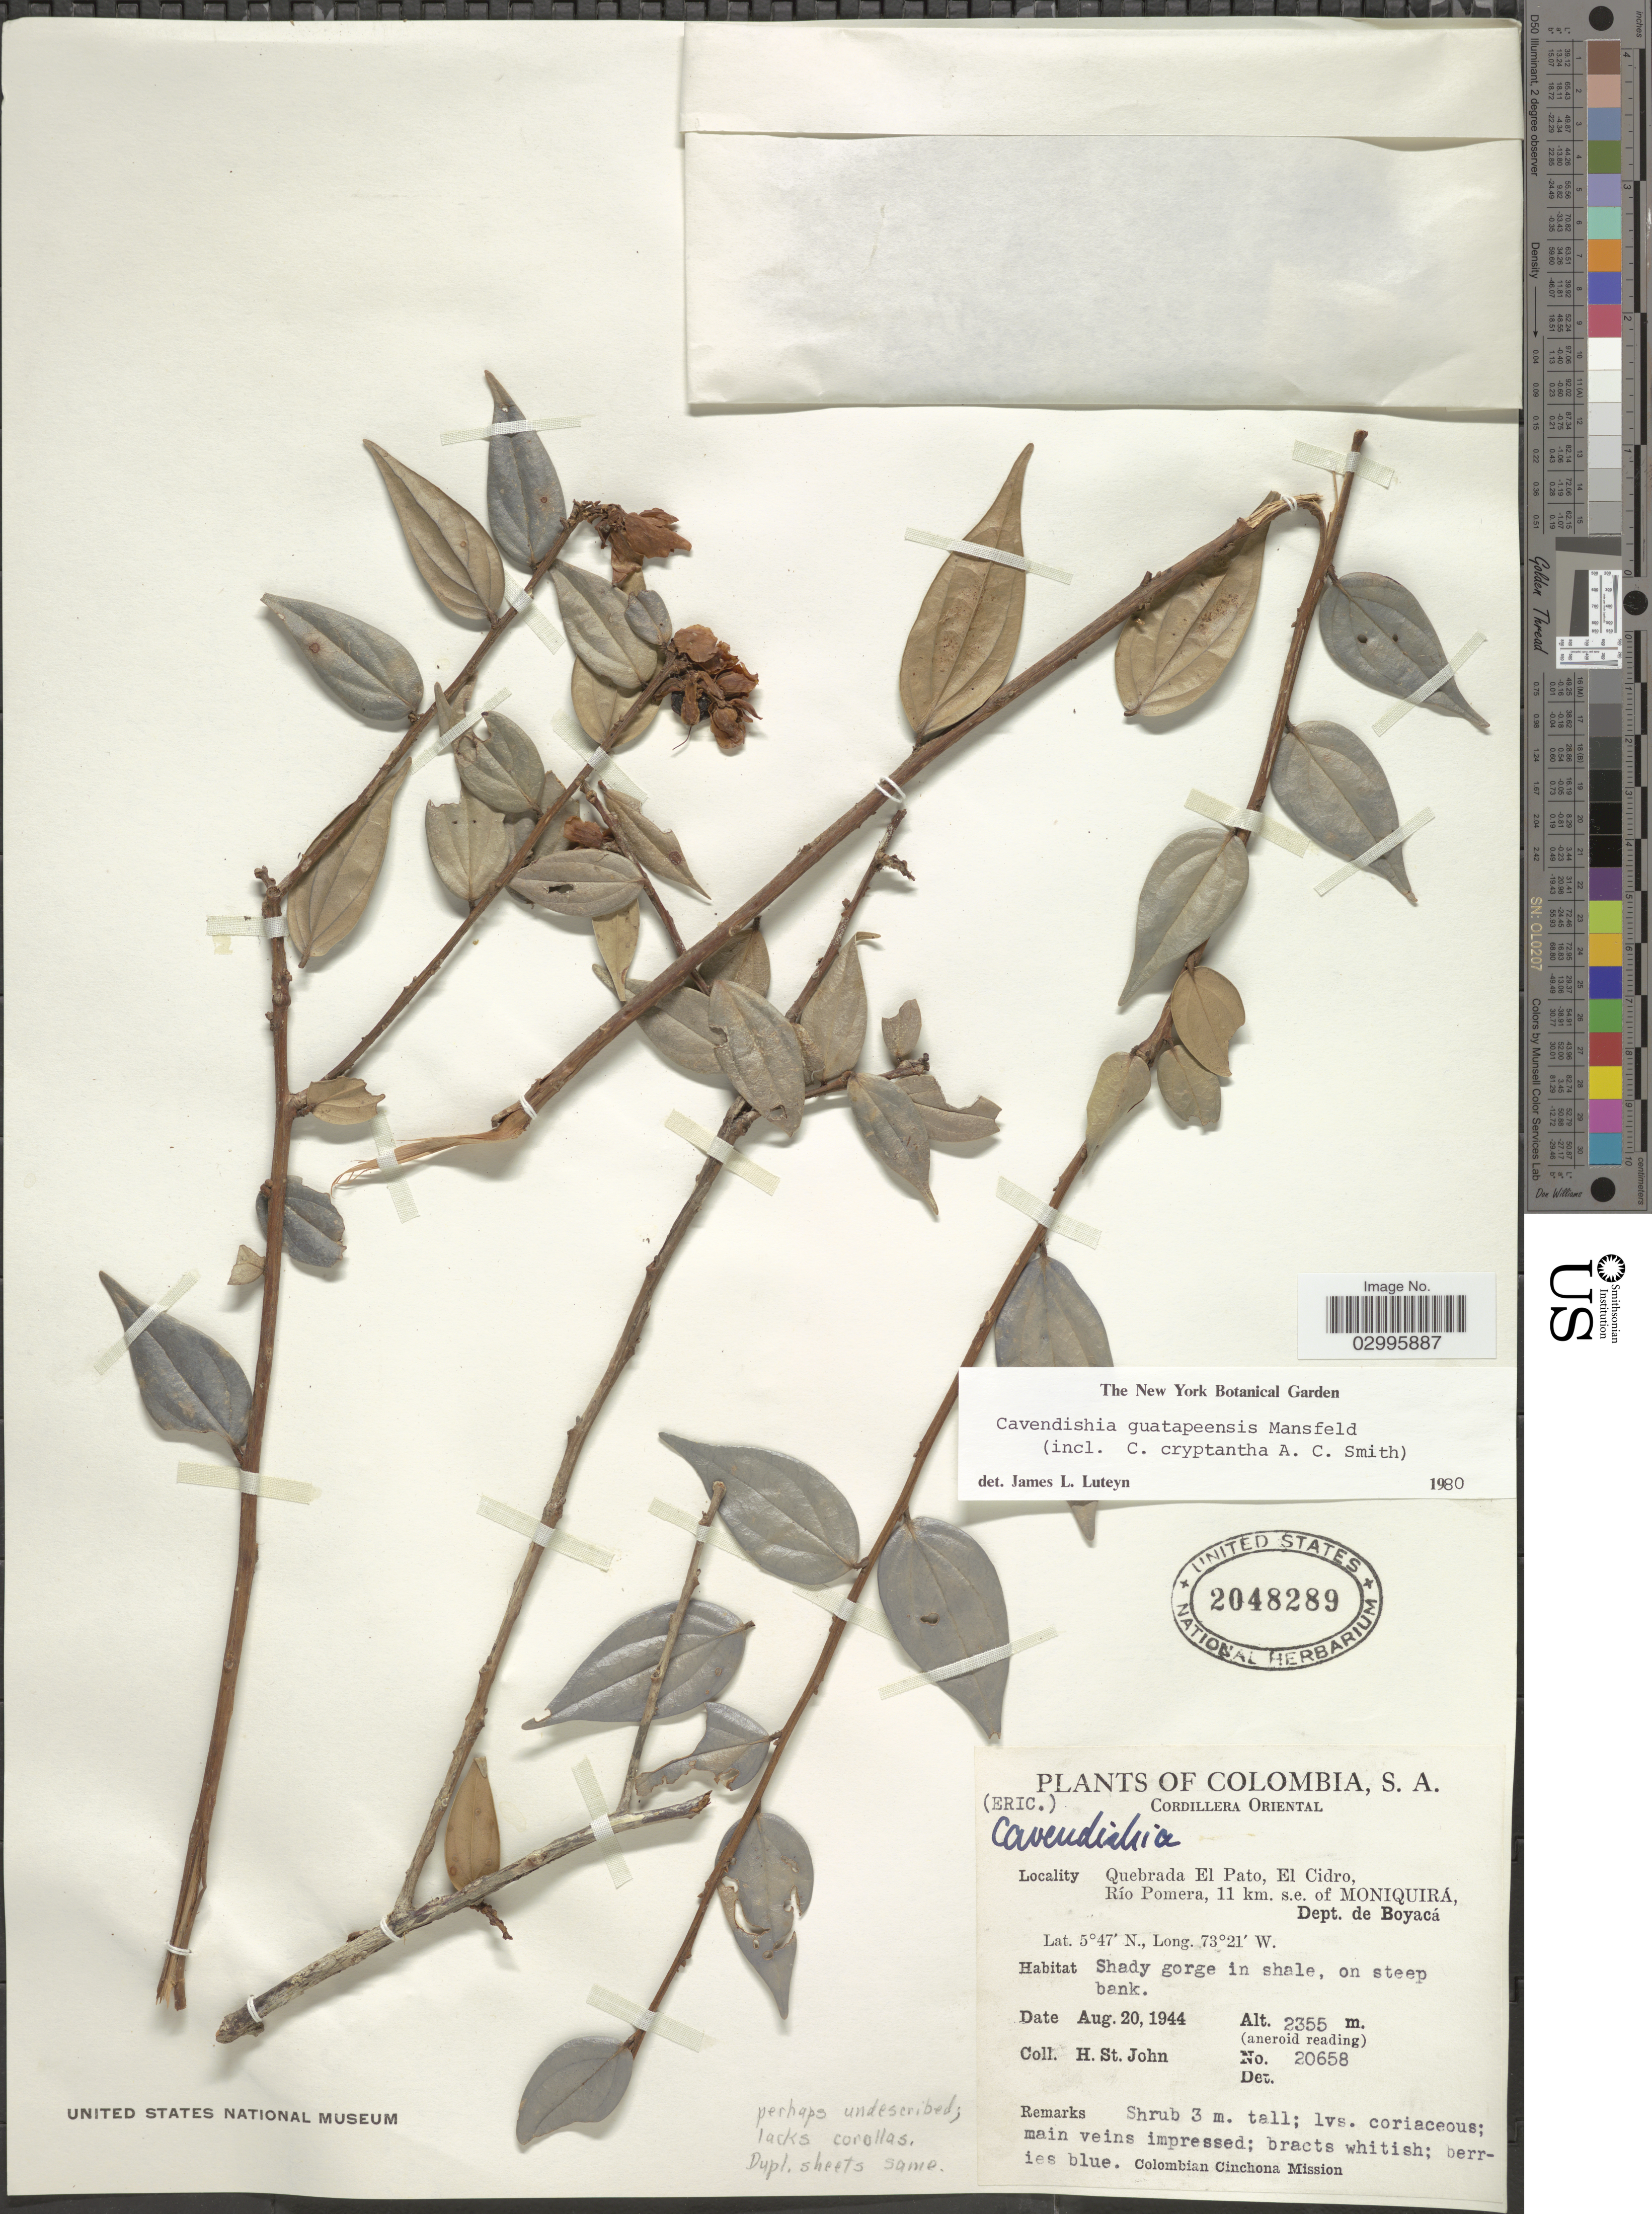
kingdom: Plantae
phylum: Tracheophyta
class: Magnoliopsida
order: Ericales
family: Ericaceae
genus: Cavendishia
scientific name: Cavendishia guatapeensis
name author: Mansf.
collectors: H. St. John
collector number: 20658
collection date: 1944-08-20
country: Colombia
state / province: Boyacá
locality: Cordillera Oriental. Quebrada El Pato, El Cidro, Río Pomera, 11 km. s.e. of Moniquirá, Dept. de Boyacá.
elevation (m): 2355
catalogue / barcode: US 2048289